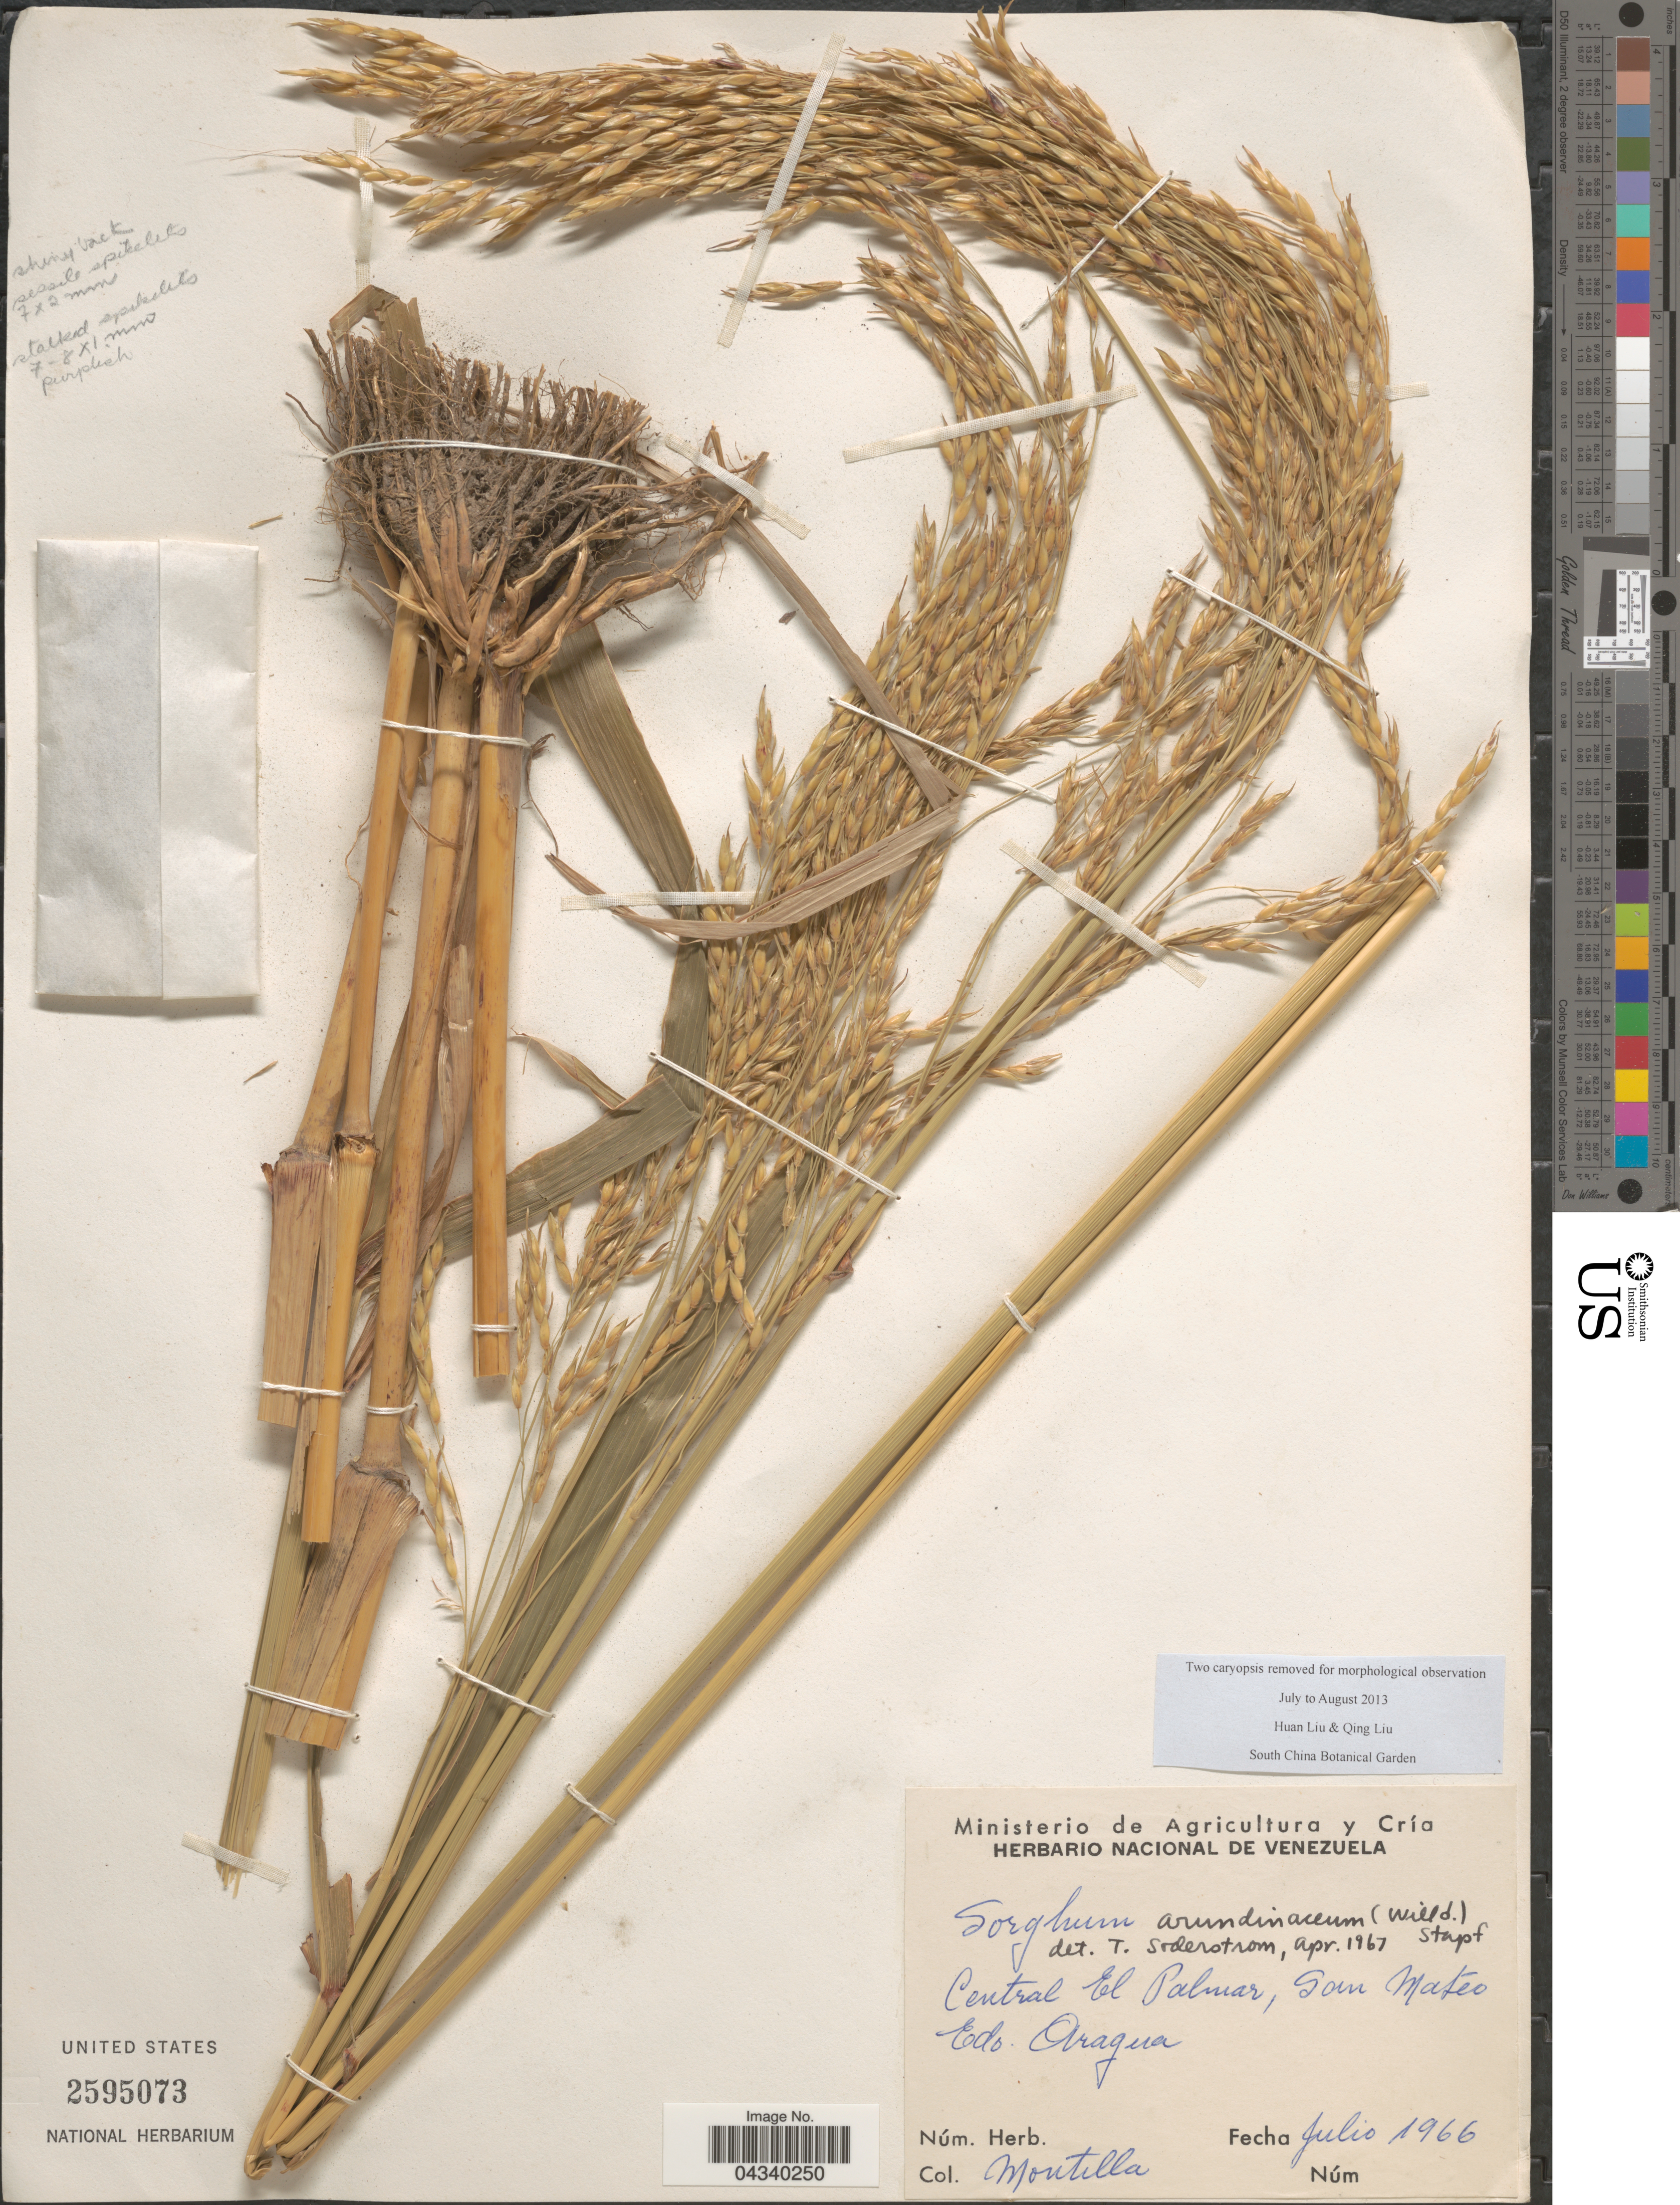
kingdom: Plantae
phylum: Tracheophyta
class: Liliopsida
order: Poales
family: Poaceae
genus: Sorghum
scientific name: Sorghum arundinaceum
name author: (Desv.) Stapf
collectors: Montilla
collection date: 1966-07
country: Venezuela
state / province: Aragua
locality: Central El Palmar, San Mateo. Edo. Aragua.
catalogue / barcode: US 2595073